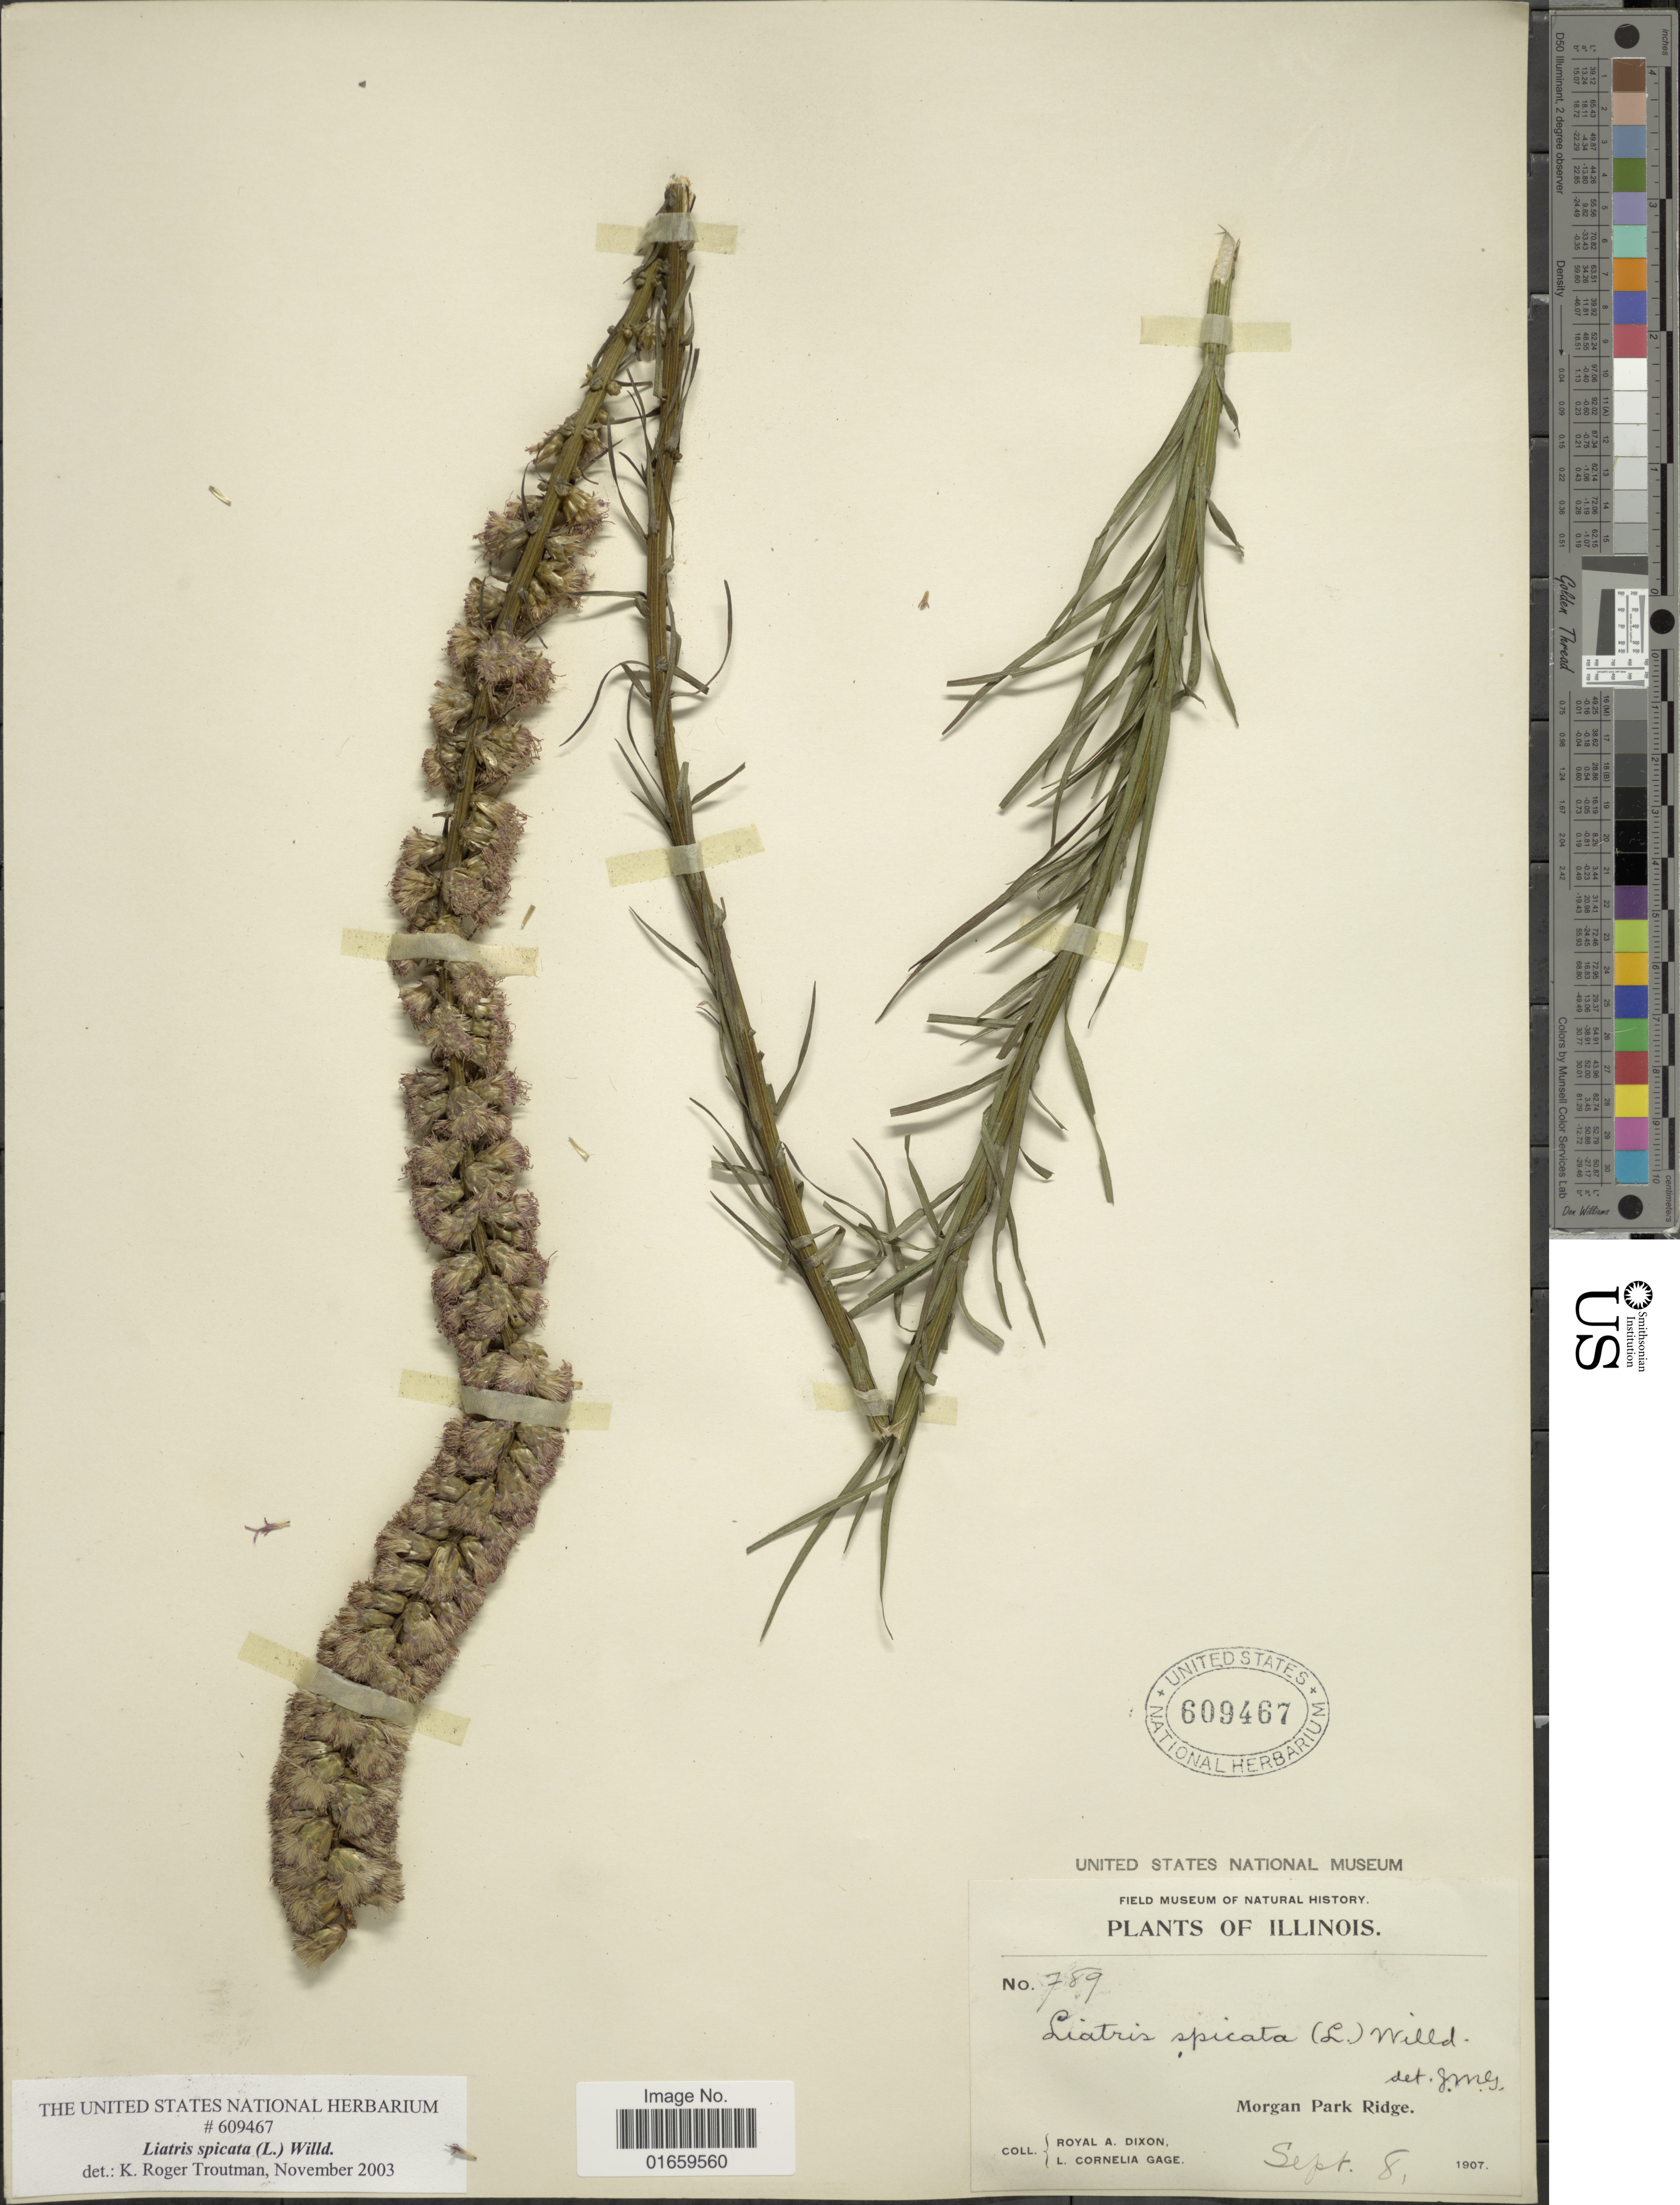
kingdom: Plantae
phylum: Tracheophyta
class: Magnoliopsida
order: Asterales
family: Asteraceae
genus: Liatris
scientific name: Liatris spicata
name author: (L.) Willd.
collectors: R. A. Dixon & L. Gage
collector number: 789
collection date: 1907-09-08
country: United States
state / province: Illinois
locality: Morgan Park Ridge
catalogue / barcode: US 609467